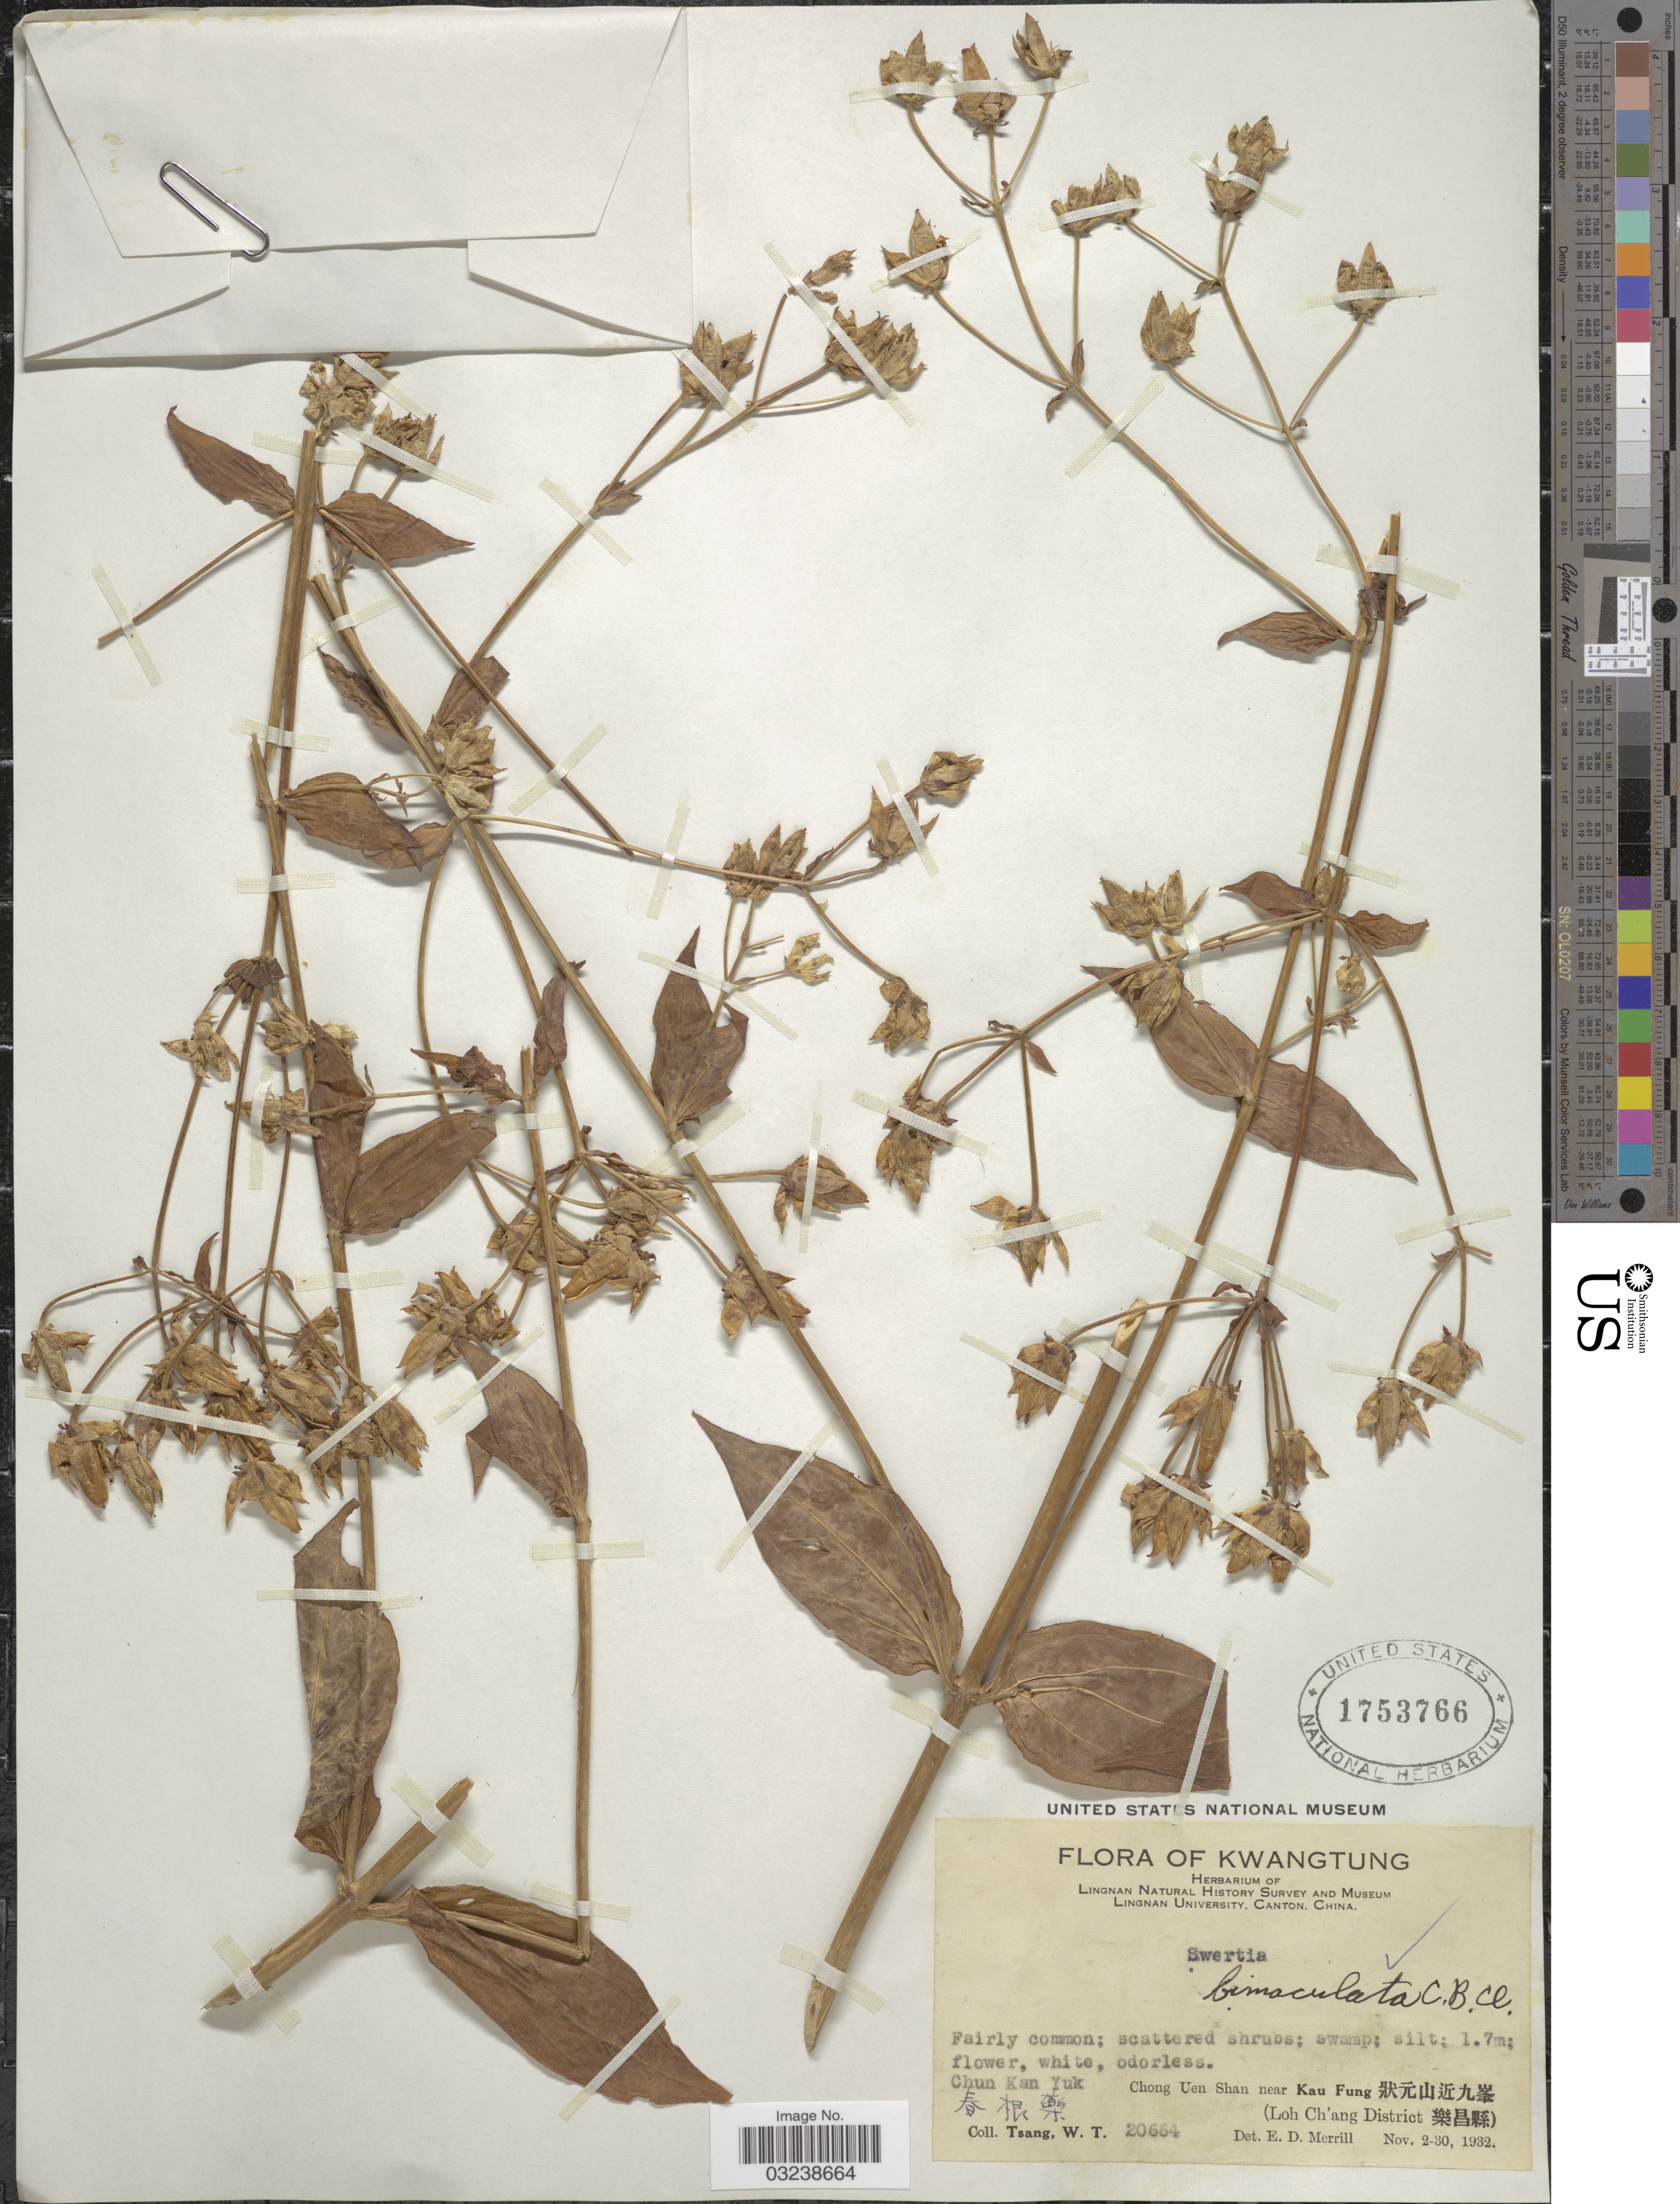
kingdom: Plantae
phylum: Tracheophyta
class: Magnoliopsida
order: Gentianales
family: Gentianaceae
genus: Swertia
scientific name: Swertia bimaculata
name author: (Siebold & Zucc.) Hook. f. & Thomson ex C.B. Clarke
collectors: W. T. Tsang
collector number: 20664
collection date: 1932-11-02/1932-11-30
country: China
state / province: Guangdong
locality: Kwatung.Chun Kan Yuk. Chong Uen Shan near Kau Fung (Loh Ch'ang District).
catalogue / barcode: US 1753766